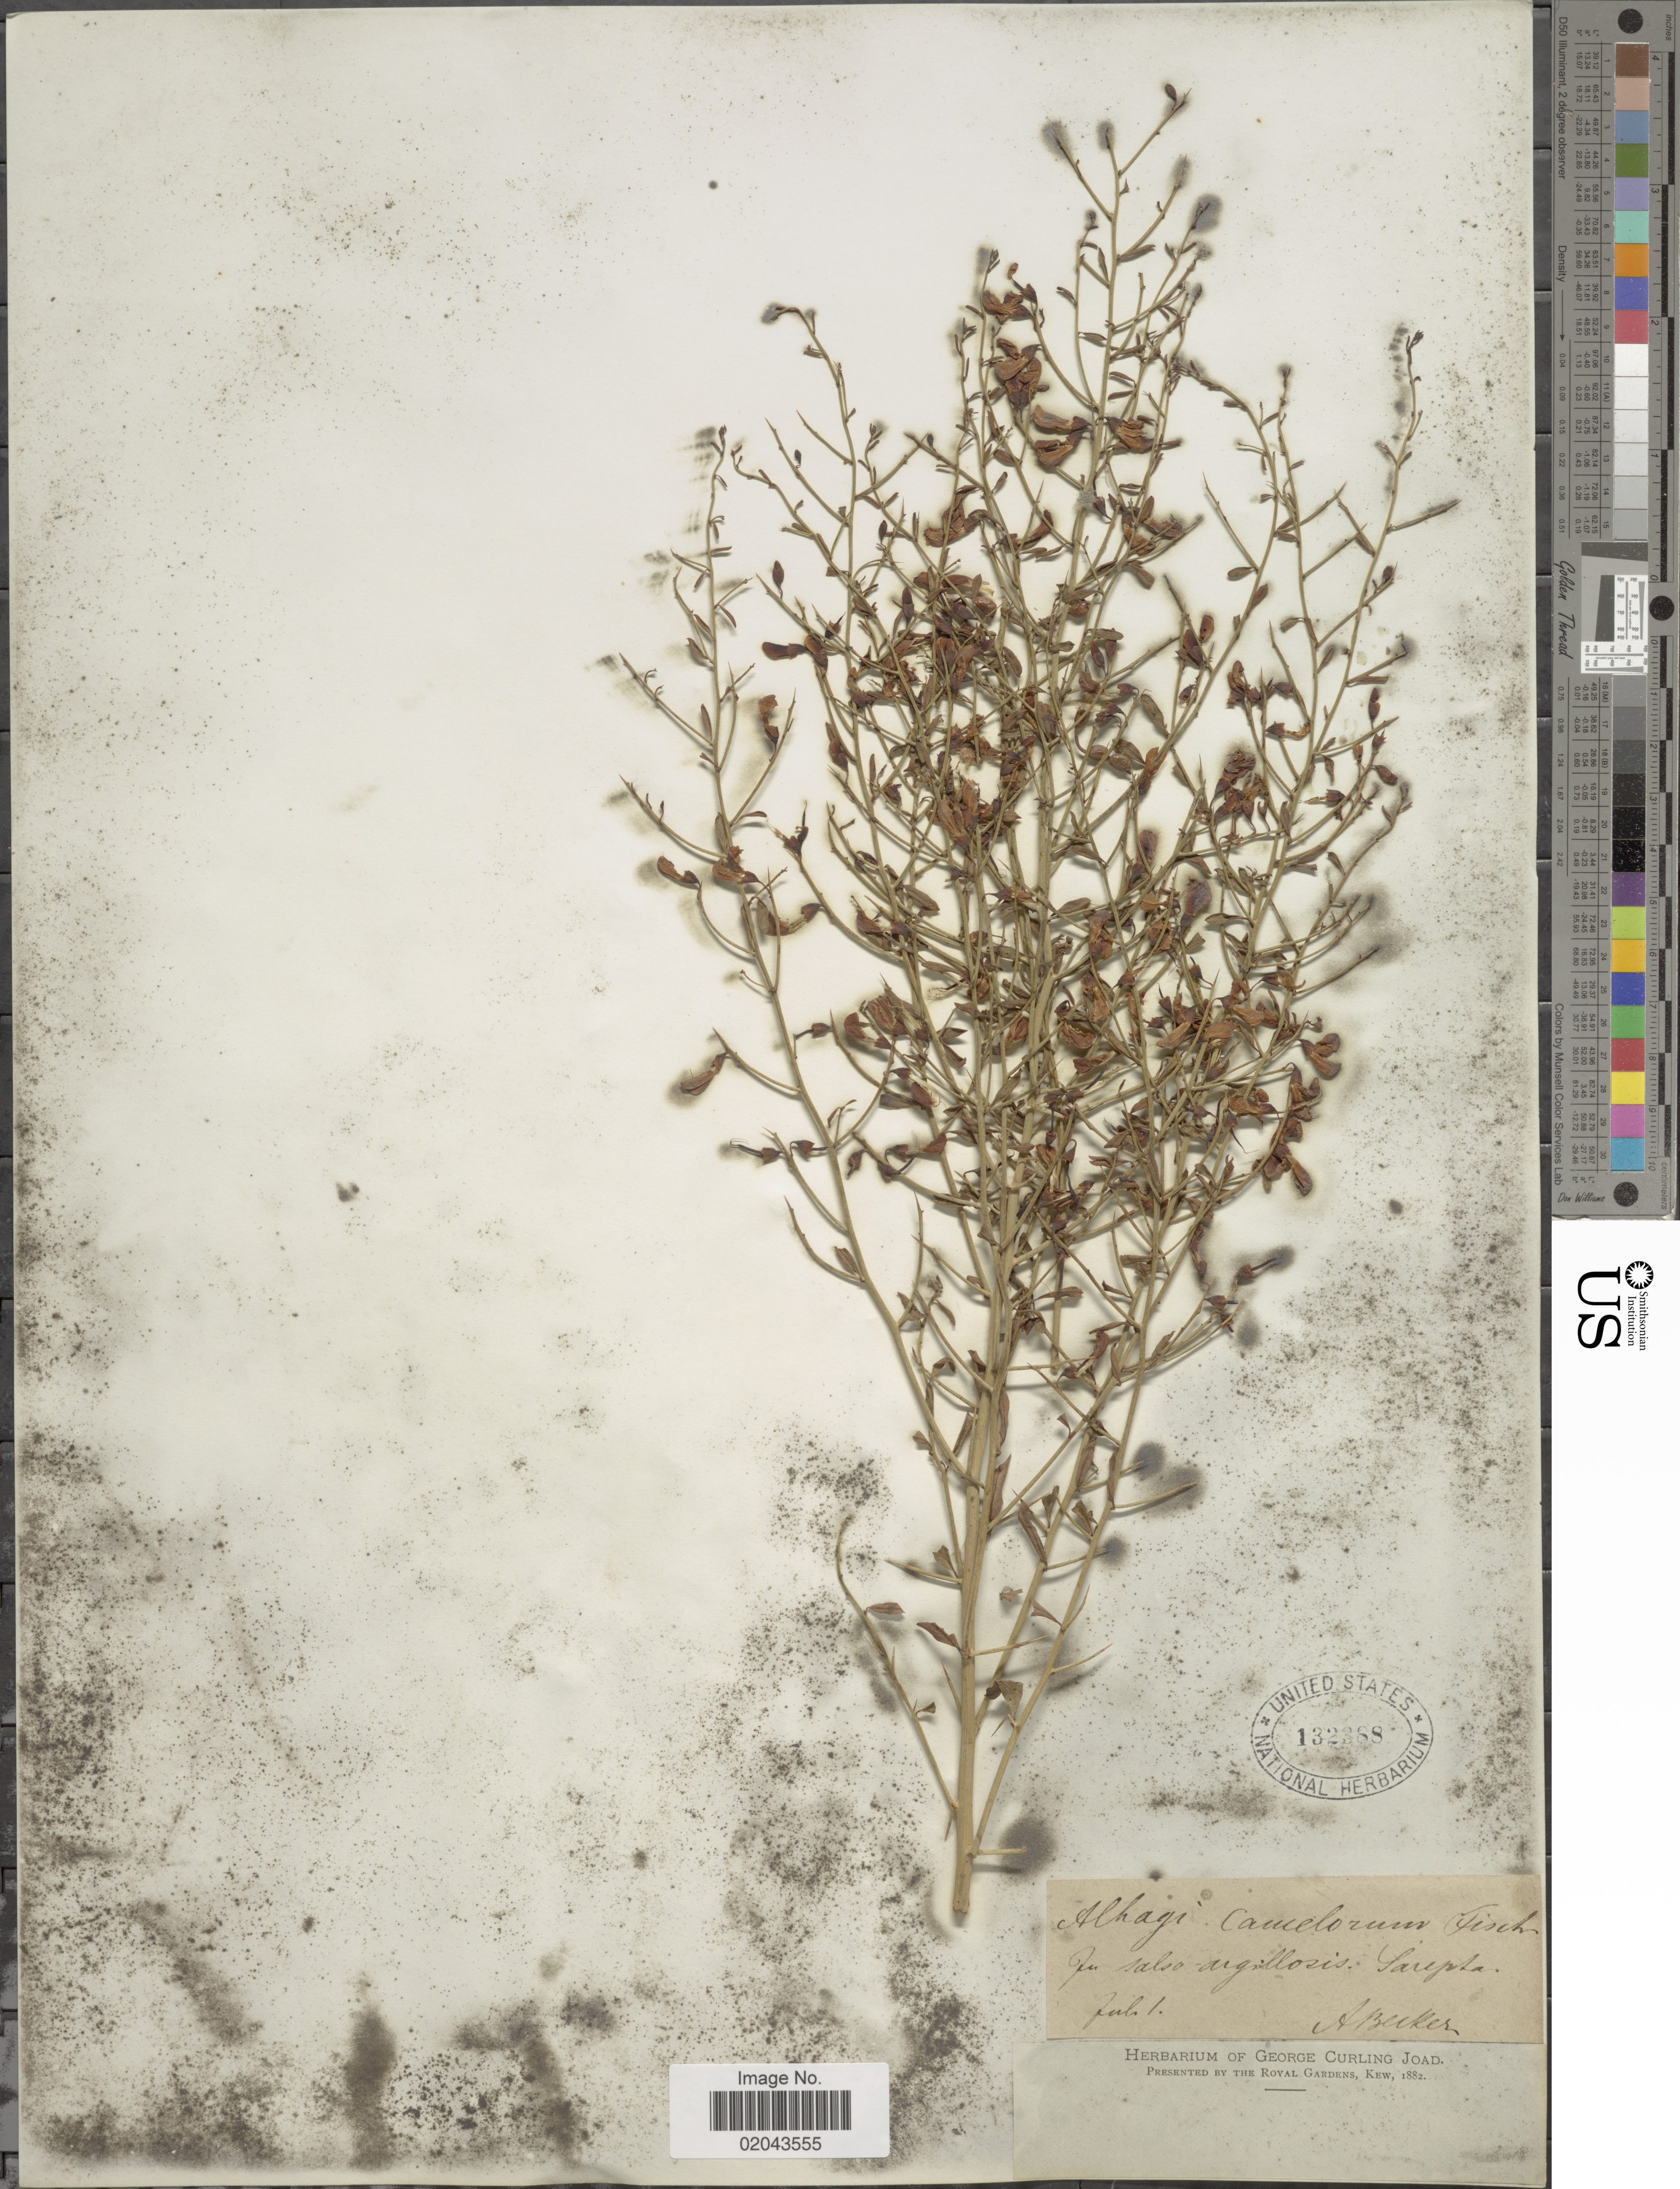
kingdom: Plantae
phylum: Tracheophyta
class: Magnoliopsida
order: Fabales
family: Fabaceae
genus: Alhagi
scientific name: Alhagi camelorum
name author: Fisch.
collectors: A. Becker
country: Russian Federation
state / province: Volgograd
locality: In salso-argillosis, Sarepta.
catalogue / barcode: US 132388